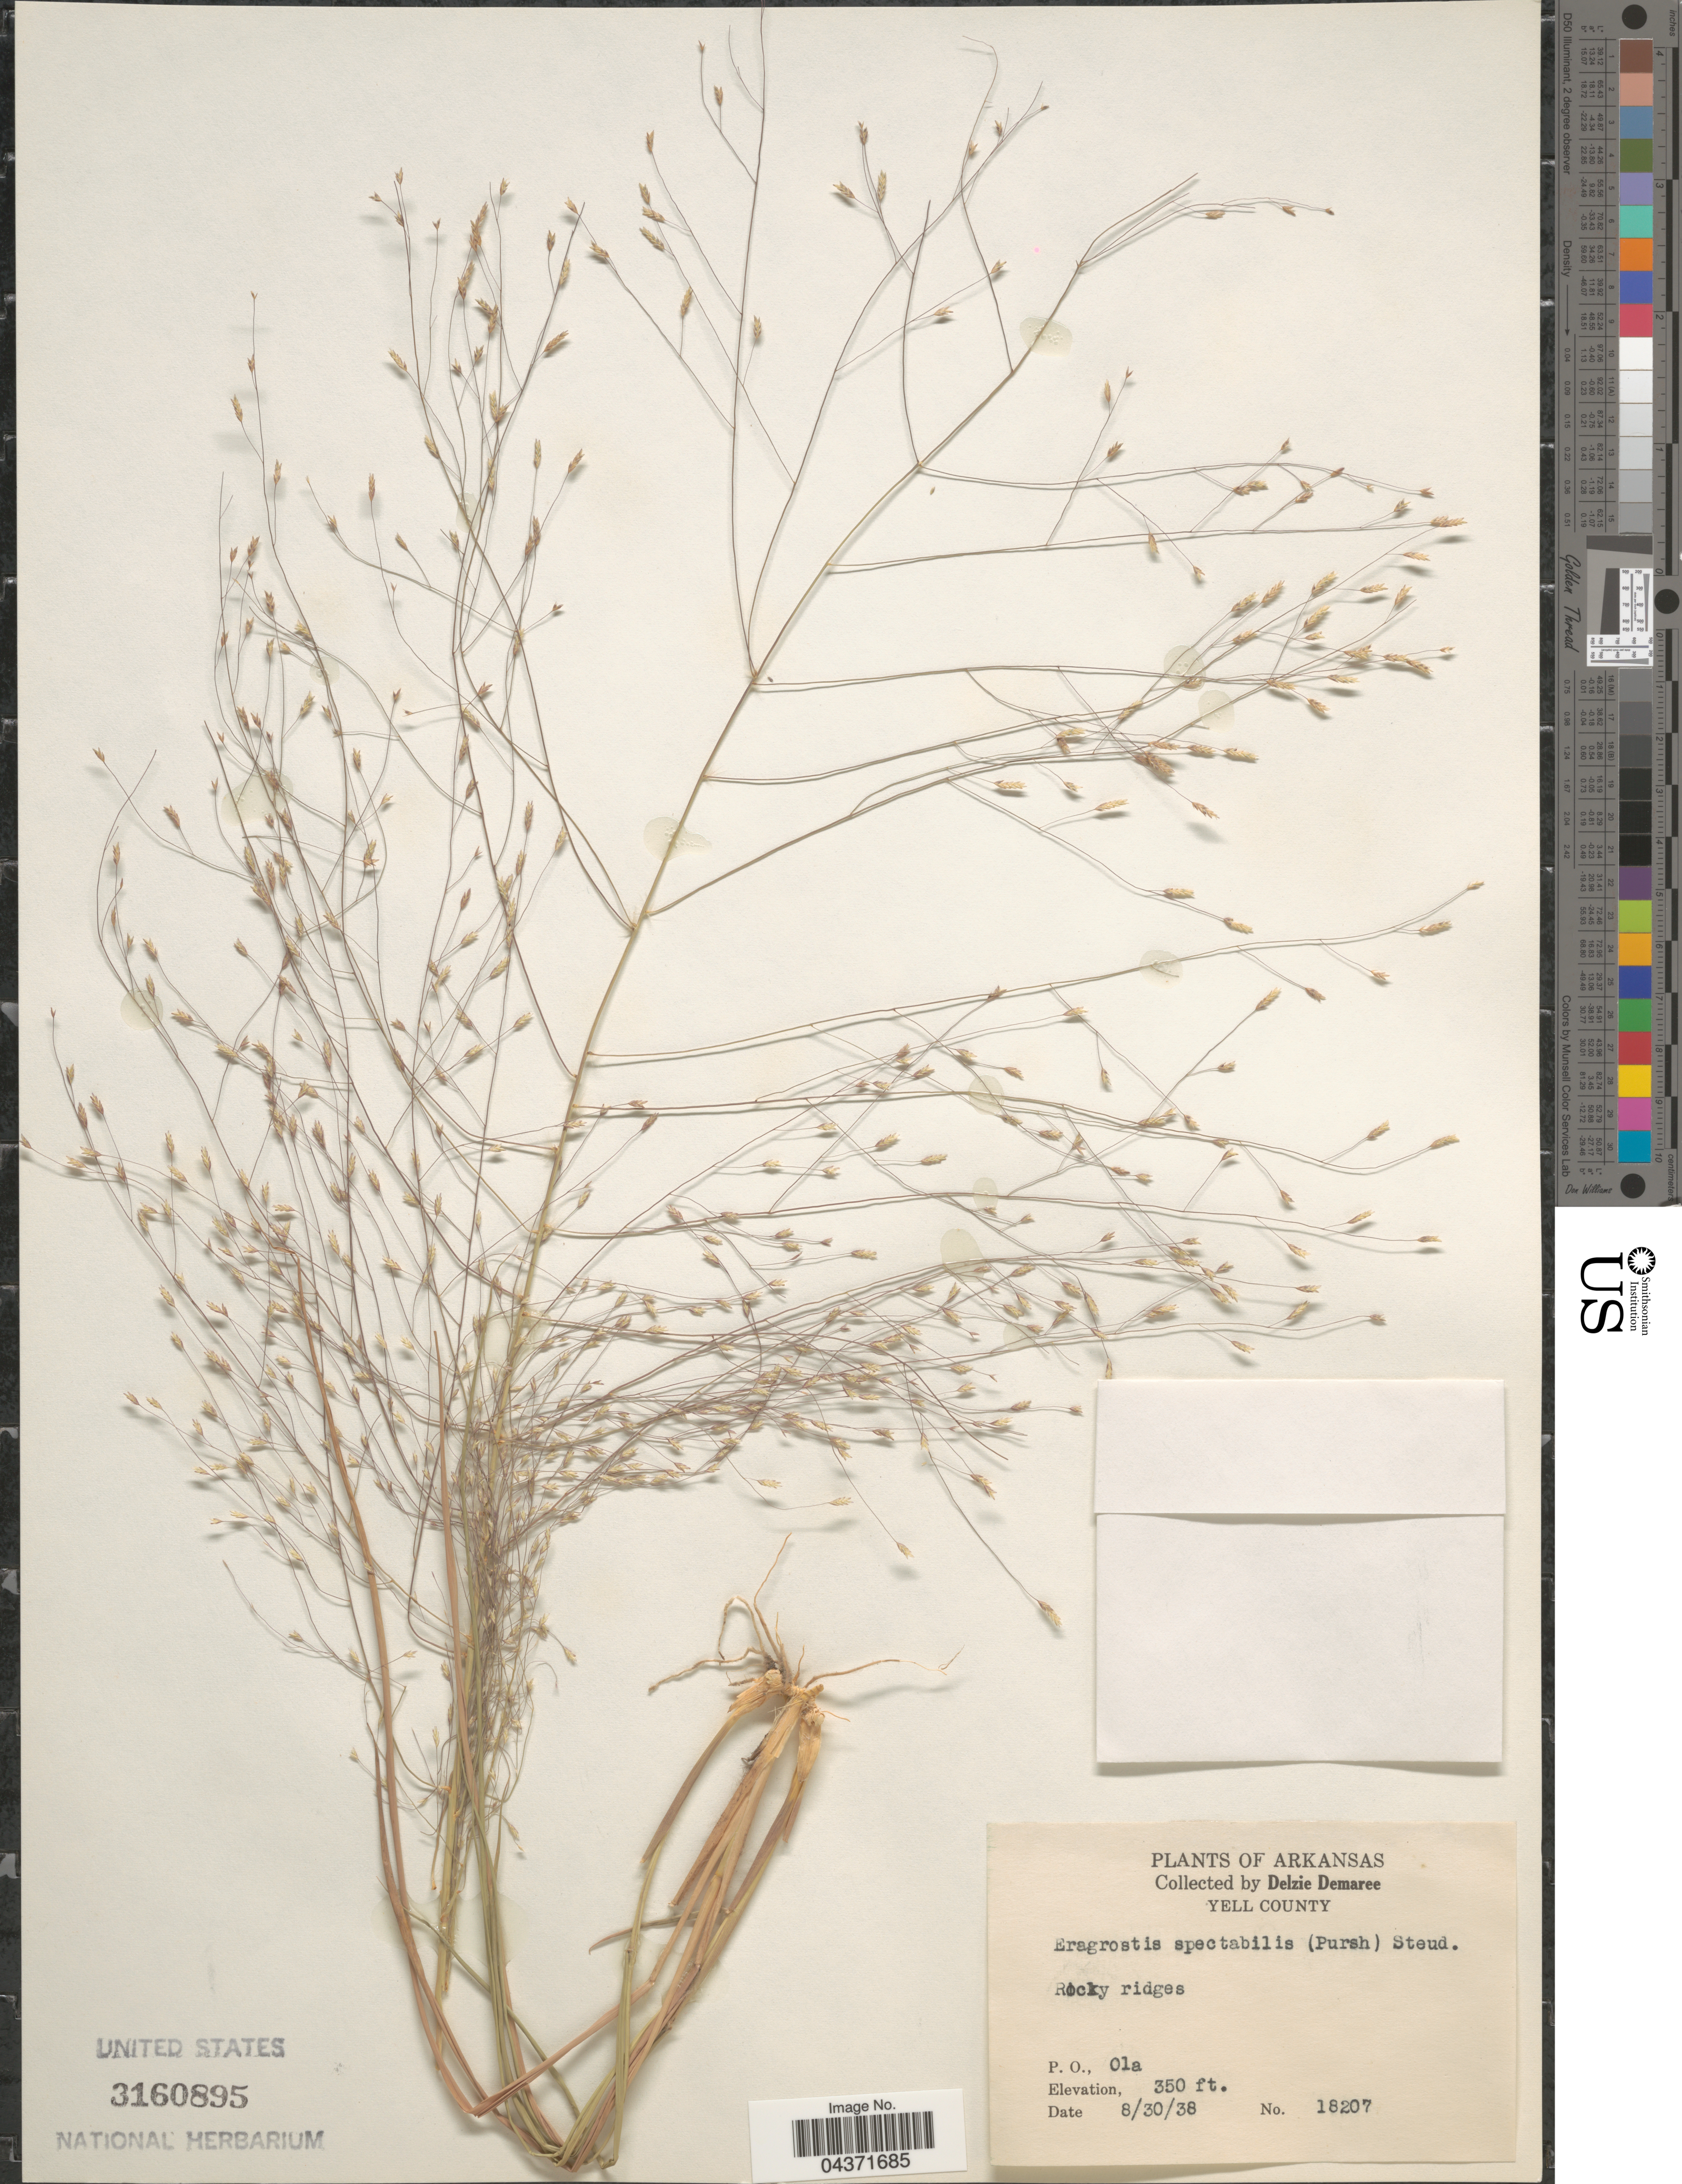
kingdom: Plantae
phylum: Tracheophyta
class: Liliopsida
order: Poales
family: Poaceae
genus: Eragrostis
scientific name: Eragrostis spectabilis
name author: (Pursh) Steud.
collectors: D. Demaree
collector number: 18207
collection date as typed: Transcribed d/m/y: 30/8/38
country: United States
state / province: Arkansas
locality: Yell County. P.O., Ola.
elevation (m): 107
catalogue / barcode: US 3160895